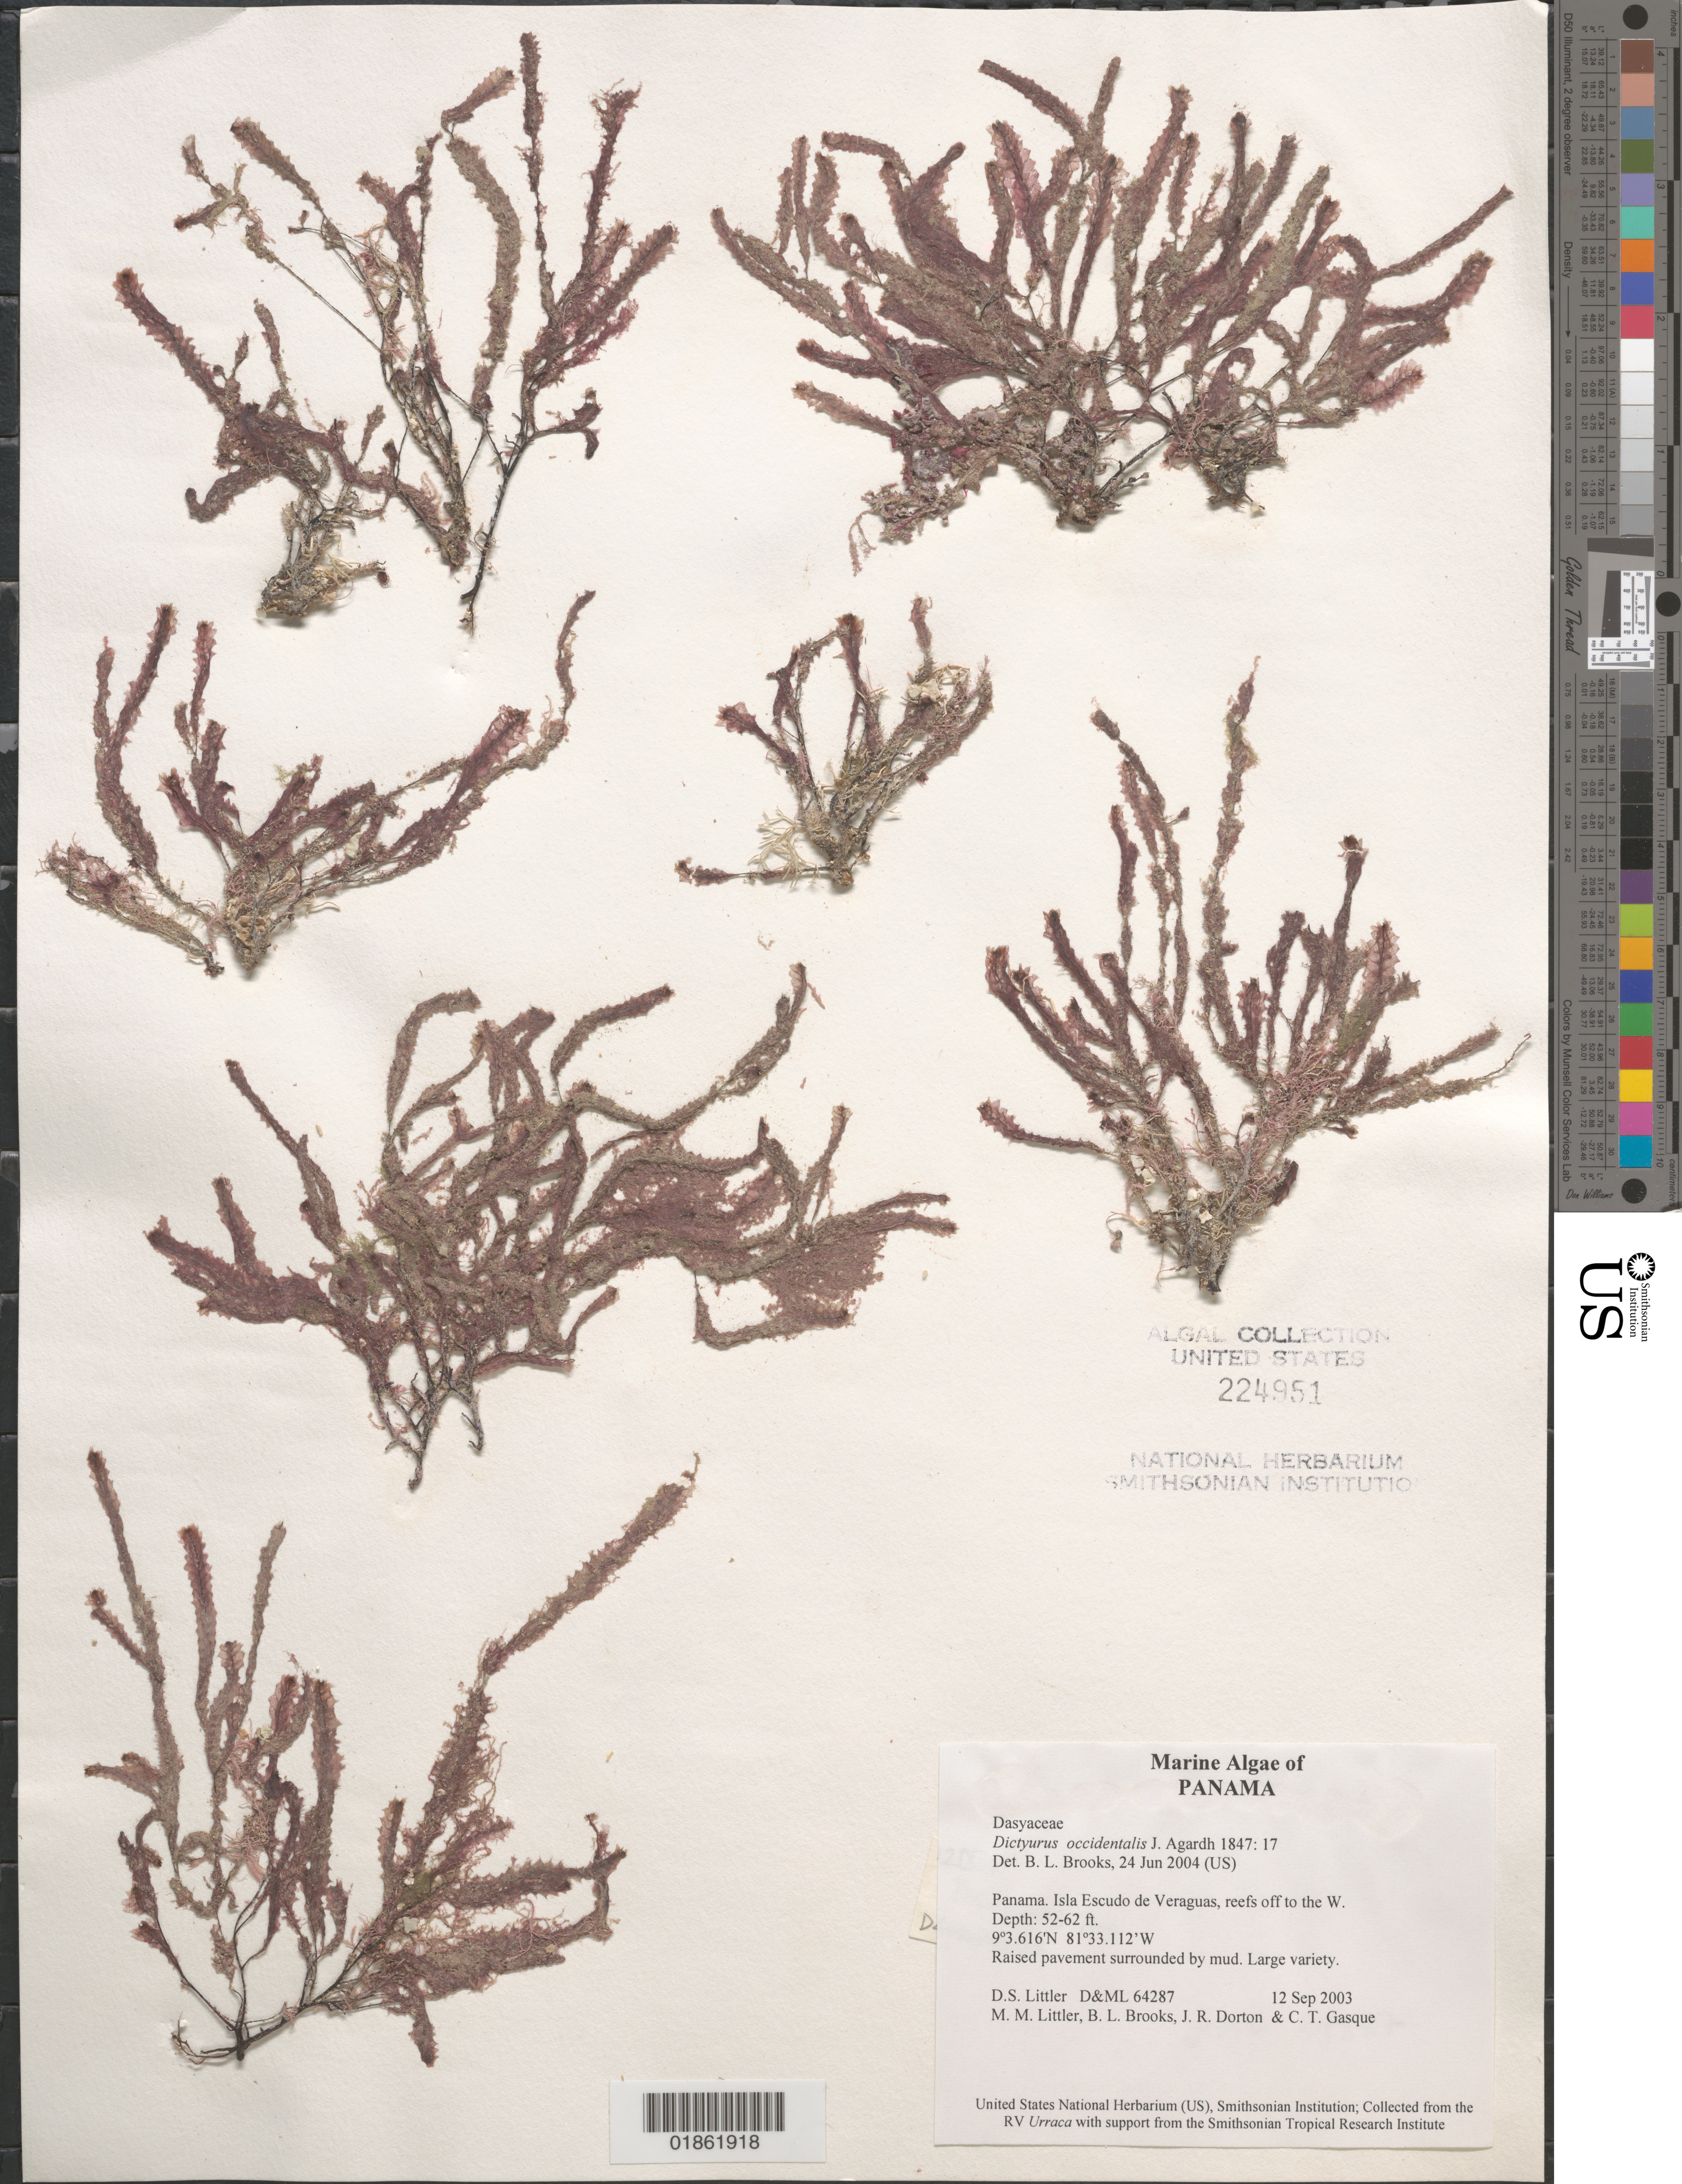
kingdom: Plantae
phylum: Rhodophyta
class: Florideophyceae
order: Ceramiales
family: Dasyaceae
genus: Dictyurus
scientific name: Dictyurus sp.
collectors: M. M. Littler, D. S. Littler & B. Brooks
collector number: D&ML 64287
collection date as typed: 12 Sep 2003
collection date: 2003-09-12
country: Panama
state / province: Bocas del Toro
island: Escudo de Veraguas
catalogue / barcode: US 224951